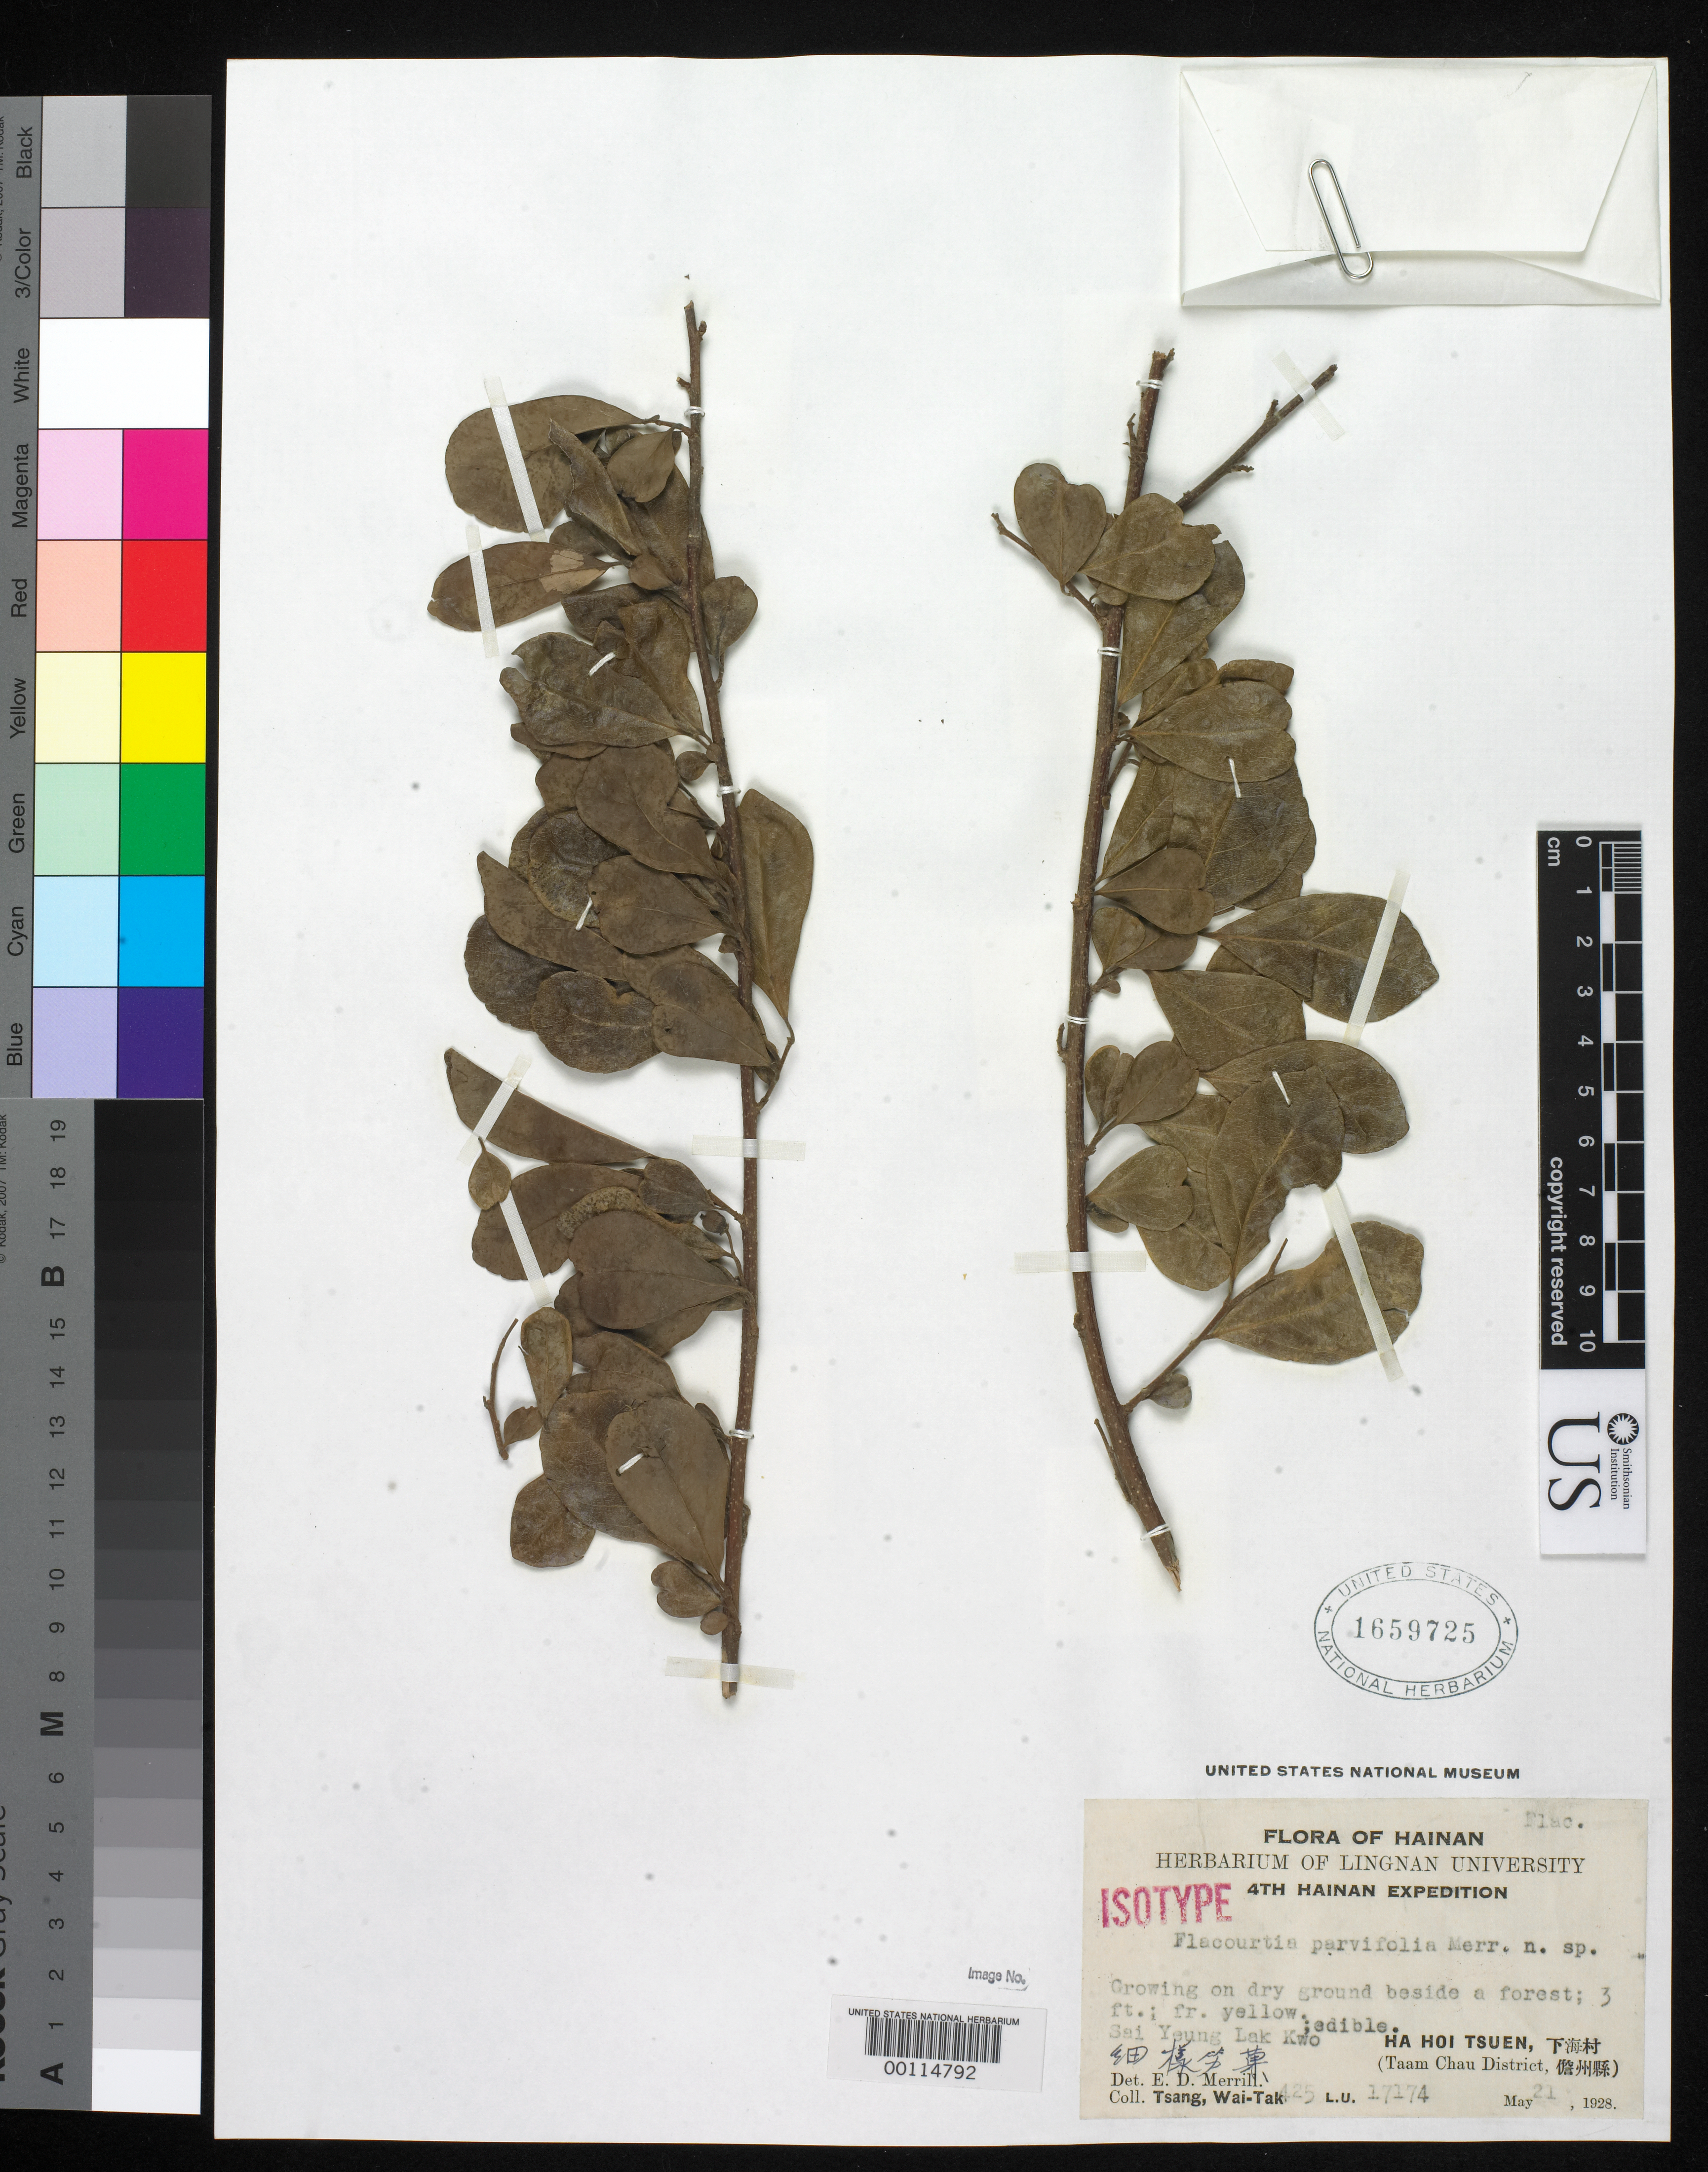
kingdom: Plantae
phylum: Tracheophyta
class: Magnoliopsida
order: Malpighiales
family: Salicaceae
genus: Flacourtia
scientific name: Flacourtia parvifolia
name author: Merr.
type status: Isotype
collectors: W. T. Tsang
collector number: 17174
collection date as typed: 21 May 1928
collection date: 1928-05-21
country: China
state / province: Hainan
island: Hainan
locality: Taam Chau, Ha Hoi Tsuen.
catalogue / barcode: US 1659725